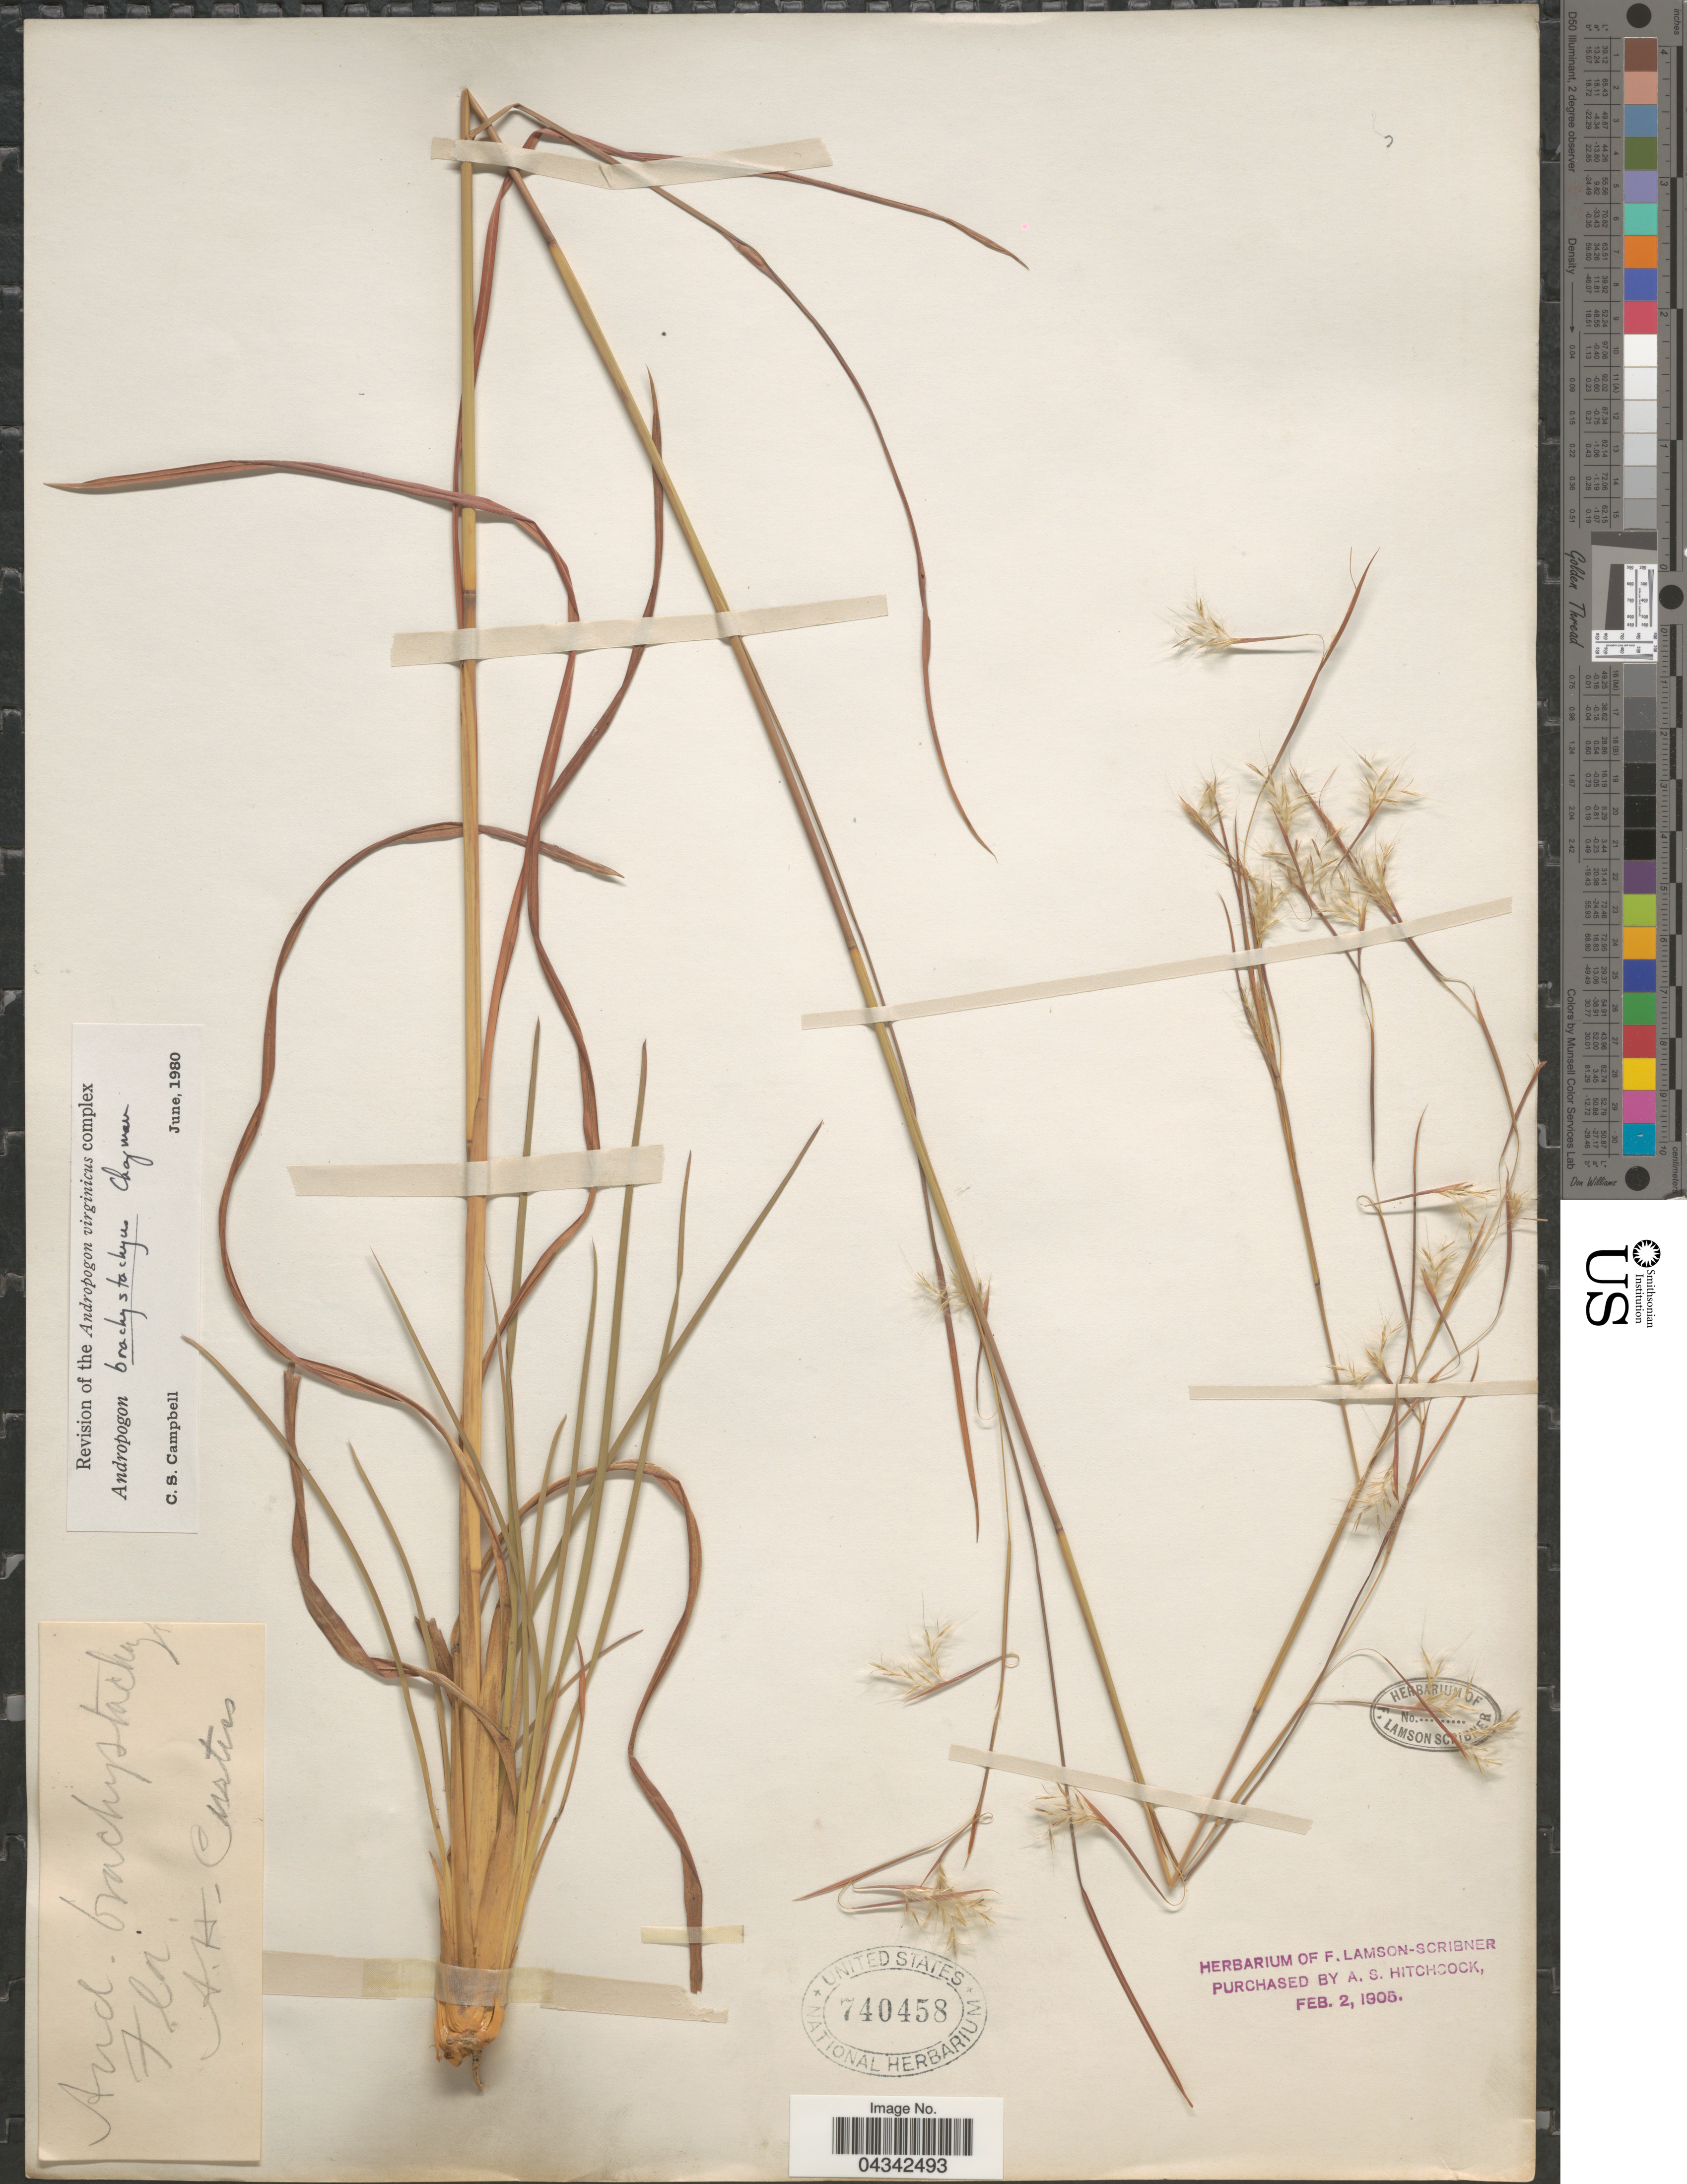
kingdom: Plantae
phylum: Tracheophyta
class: Liliopsida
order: Poales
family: Poaceae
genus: Andropogon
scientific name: Andropogon brachystachyus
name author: Chapm.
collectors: A. H. Curtiss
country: United States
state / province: Florida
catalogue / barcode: US 740458